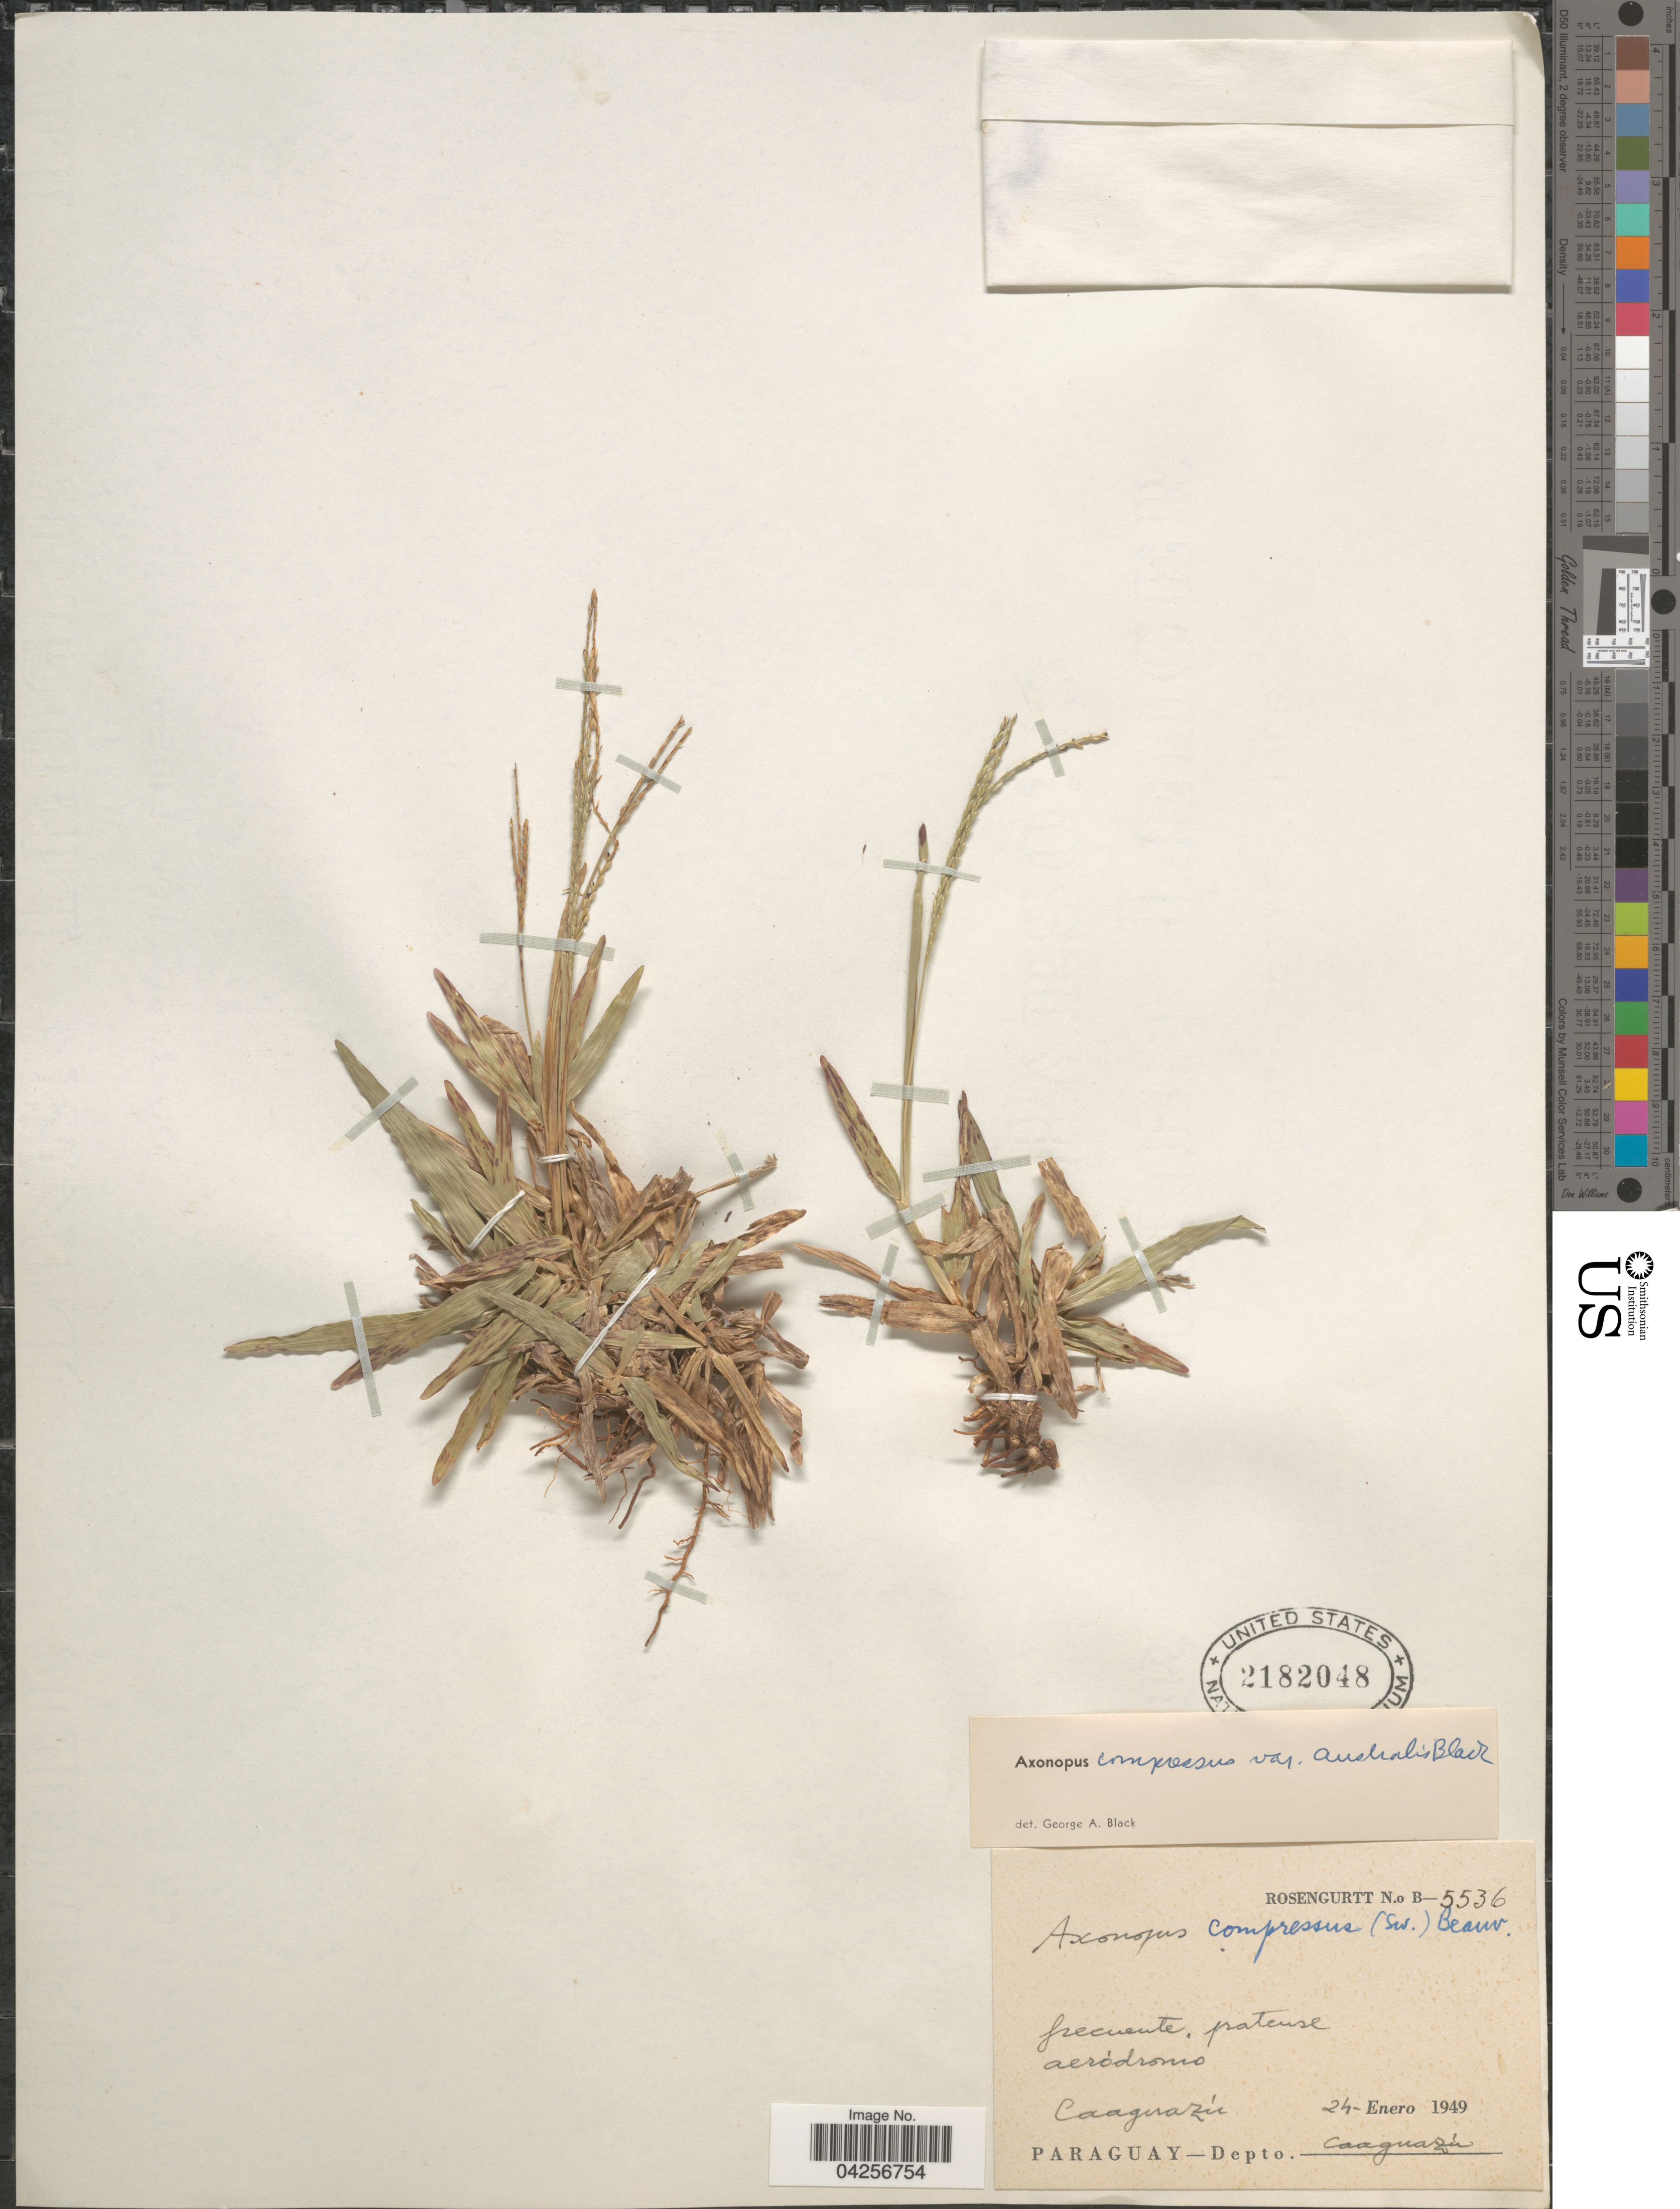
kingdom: Plantae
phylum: Tracheophyta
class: Liliopsida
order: Poales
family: Poaceae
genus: Axonopus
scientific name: Axonopus compressus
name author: (Sw.) P. Beauv.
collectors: Rosengurtt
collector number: B-5536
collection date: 1949-01-24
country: Paraguay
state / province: Caaguazu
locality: Caaguazú. Depto. Caaguazú.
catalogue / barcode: US 2182048